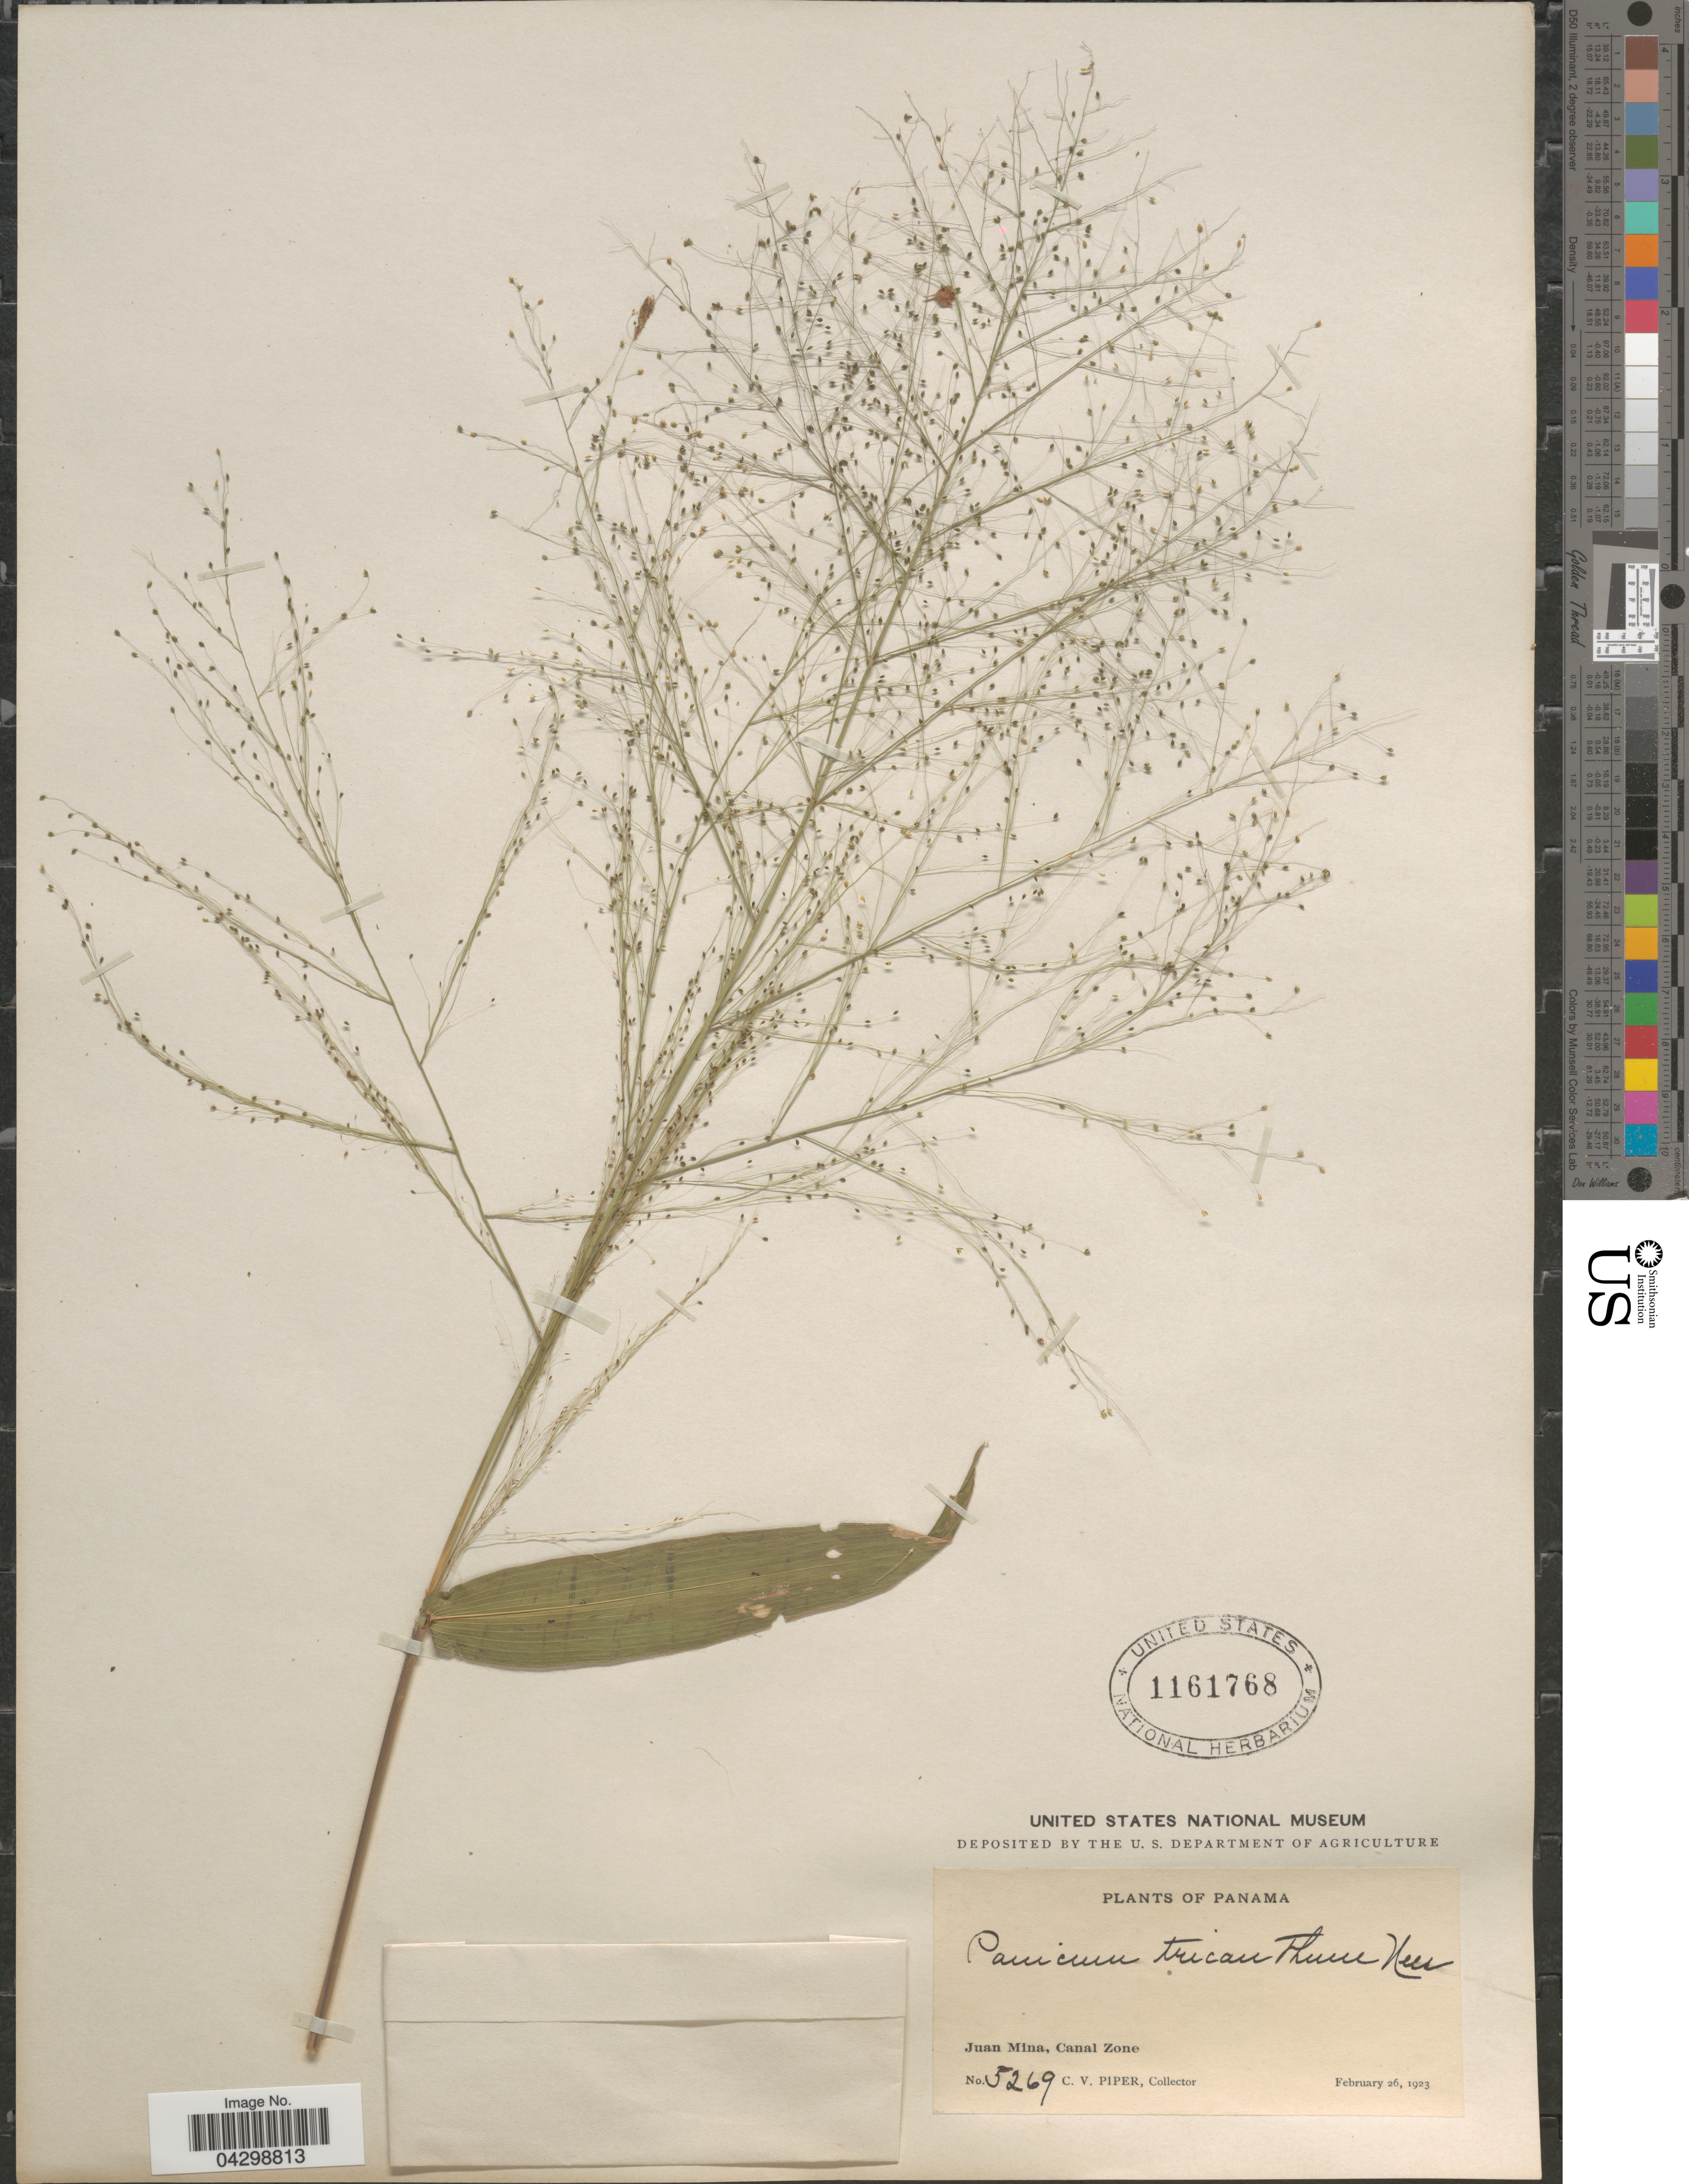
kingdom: Plantae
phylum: Tracheophyta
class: Liliopsida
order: Poales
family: Poaceae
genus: Panicum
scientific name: Panicum trichanthum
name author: Nees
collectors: C. V. Piper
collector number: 5269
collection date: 1923-02-26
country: Panama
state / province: Colón / Panamá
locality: Juan Mina, Canal Zone.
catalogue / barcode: US 1161768